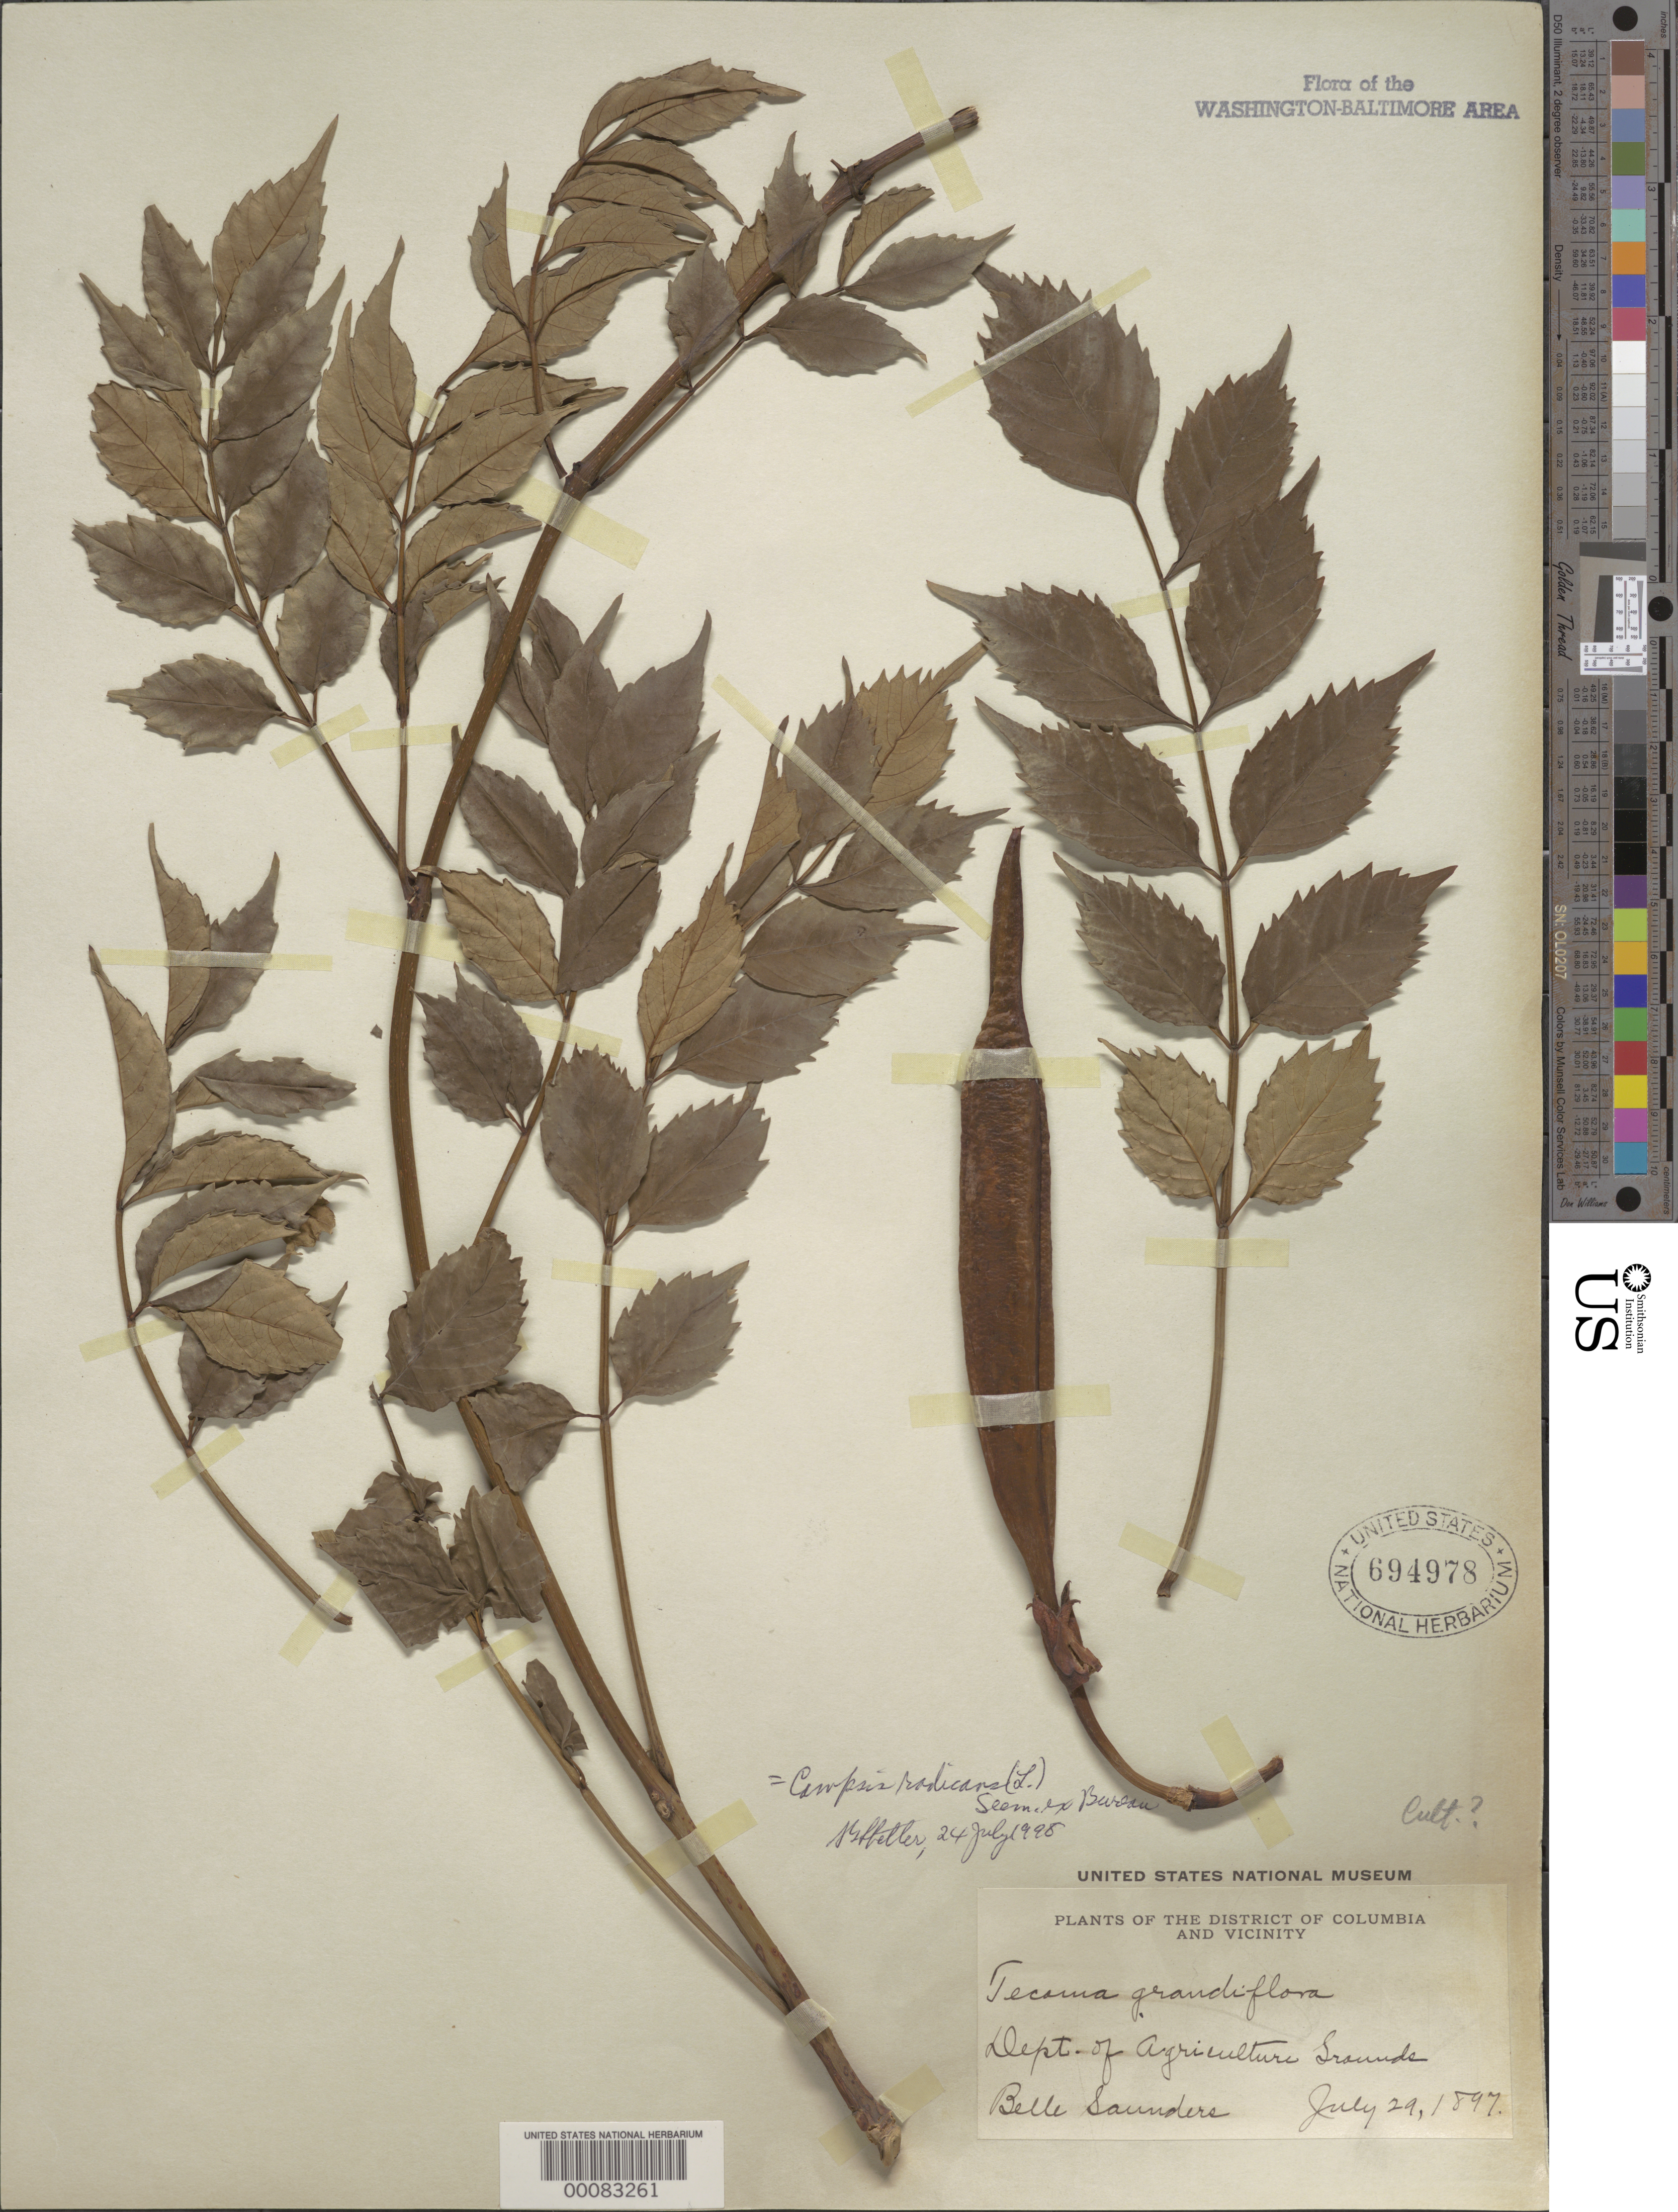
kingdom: Plantae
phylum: Tracheophyta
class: Magnoliopsida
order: Lamiales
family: Bignoniaceae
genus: Campsis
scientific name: Campsis radicans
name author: (L.) Seem.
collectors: B. Sanders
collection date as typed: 29 Jul 1897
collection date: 1897-07-29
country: United States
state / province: District of Columbia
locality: Dept. of Agriculture grounds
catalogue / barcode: US 694978